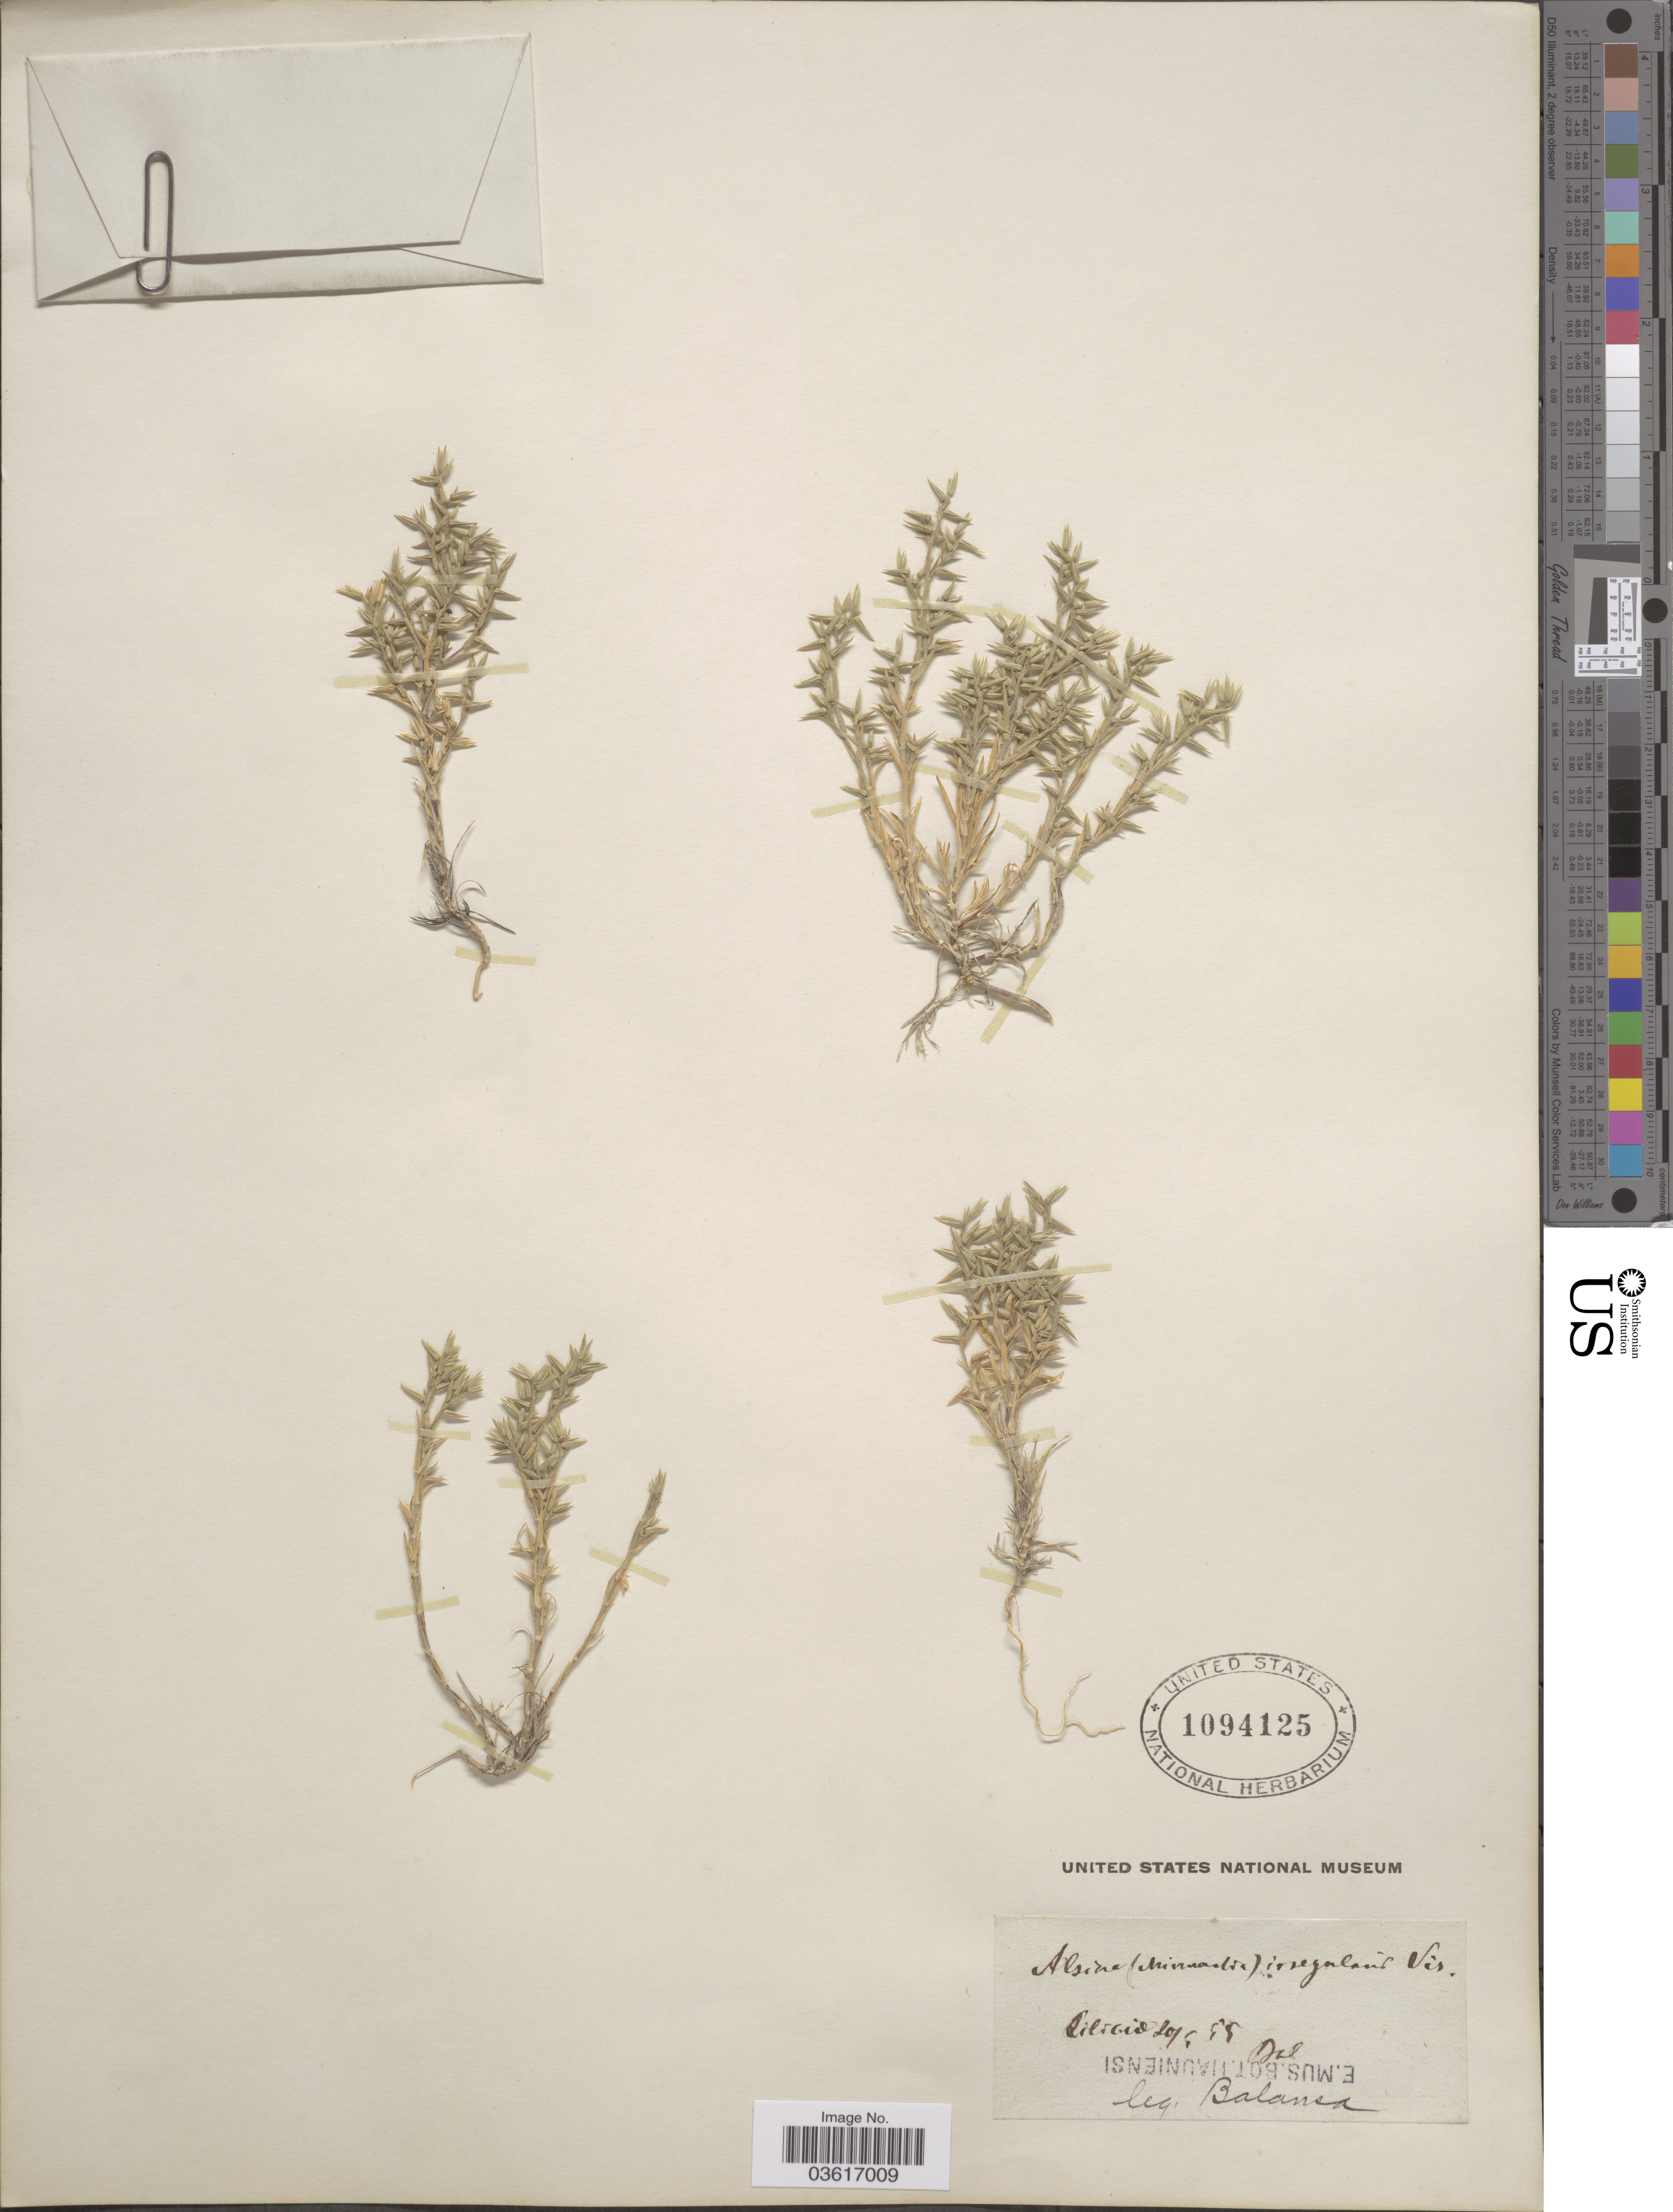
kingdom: Plantae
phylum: Tracheophyta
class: Magnoliopsida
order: Caryophyllales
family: Caryophyllaceae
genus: Minuartia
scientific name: Minuartia globulosa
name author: (Labill.) Schinz & Thell.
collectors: -. Balansa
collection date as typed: Transcribed d/m/y: 20/5/58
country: Turkey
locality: Cilicie.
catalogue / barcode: US 1094125